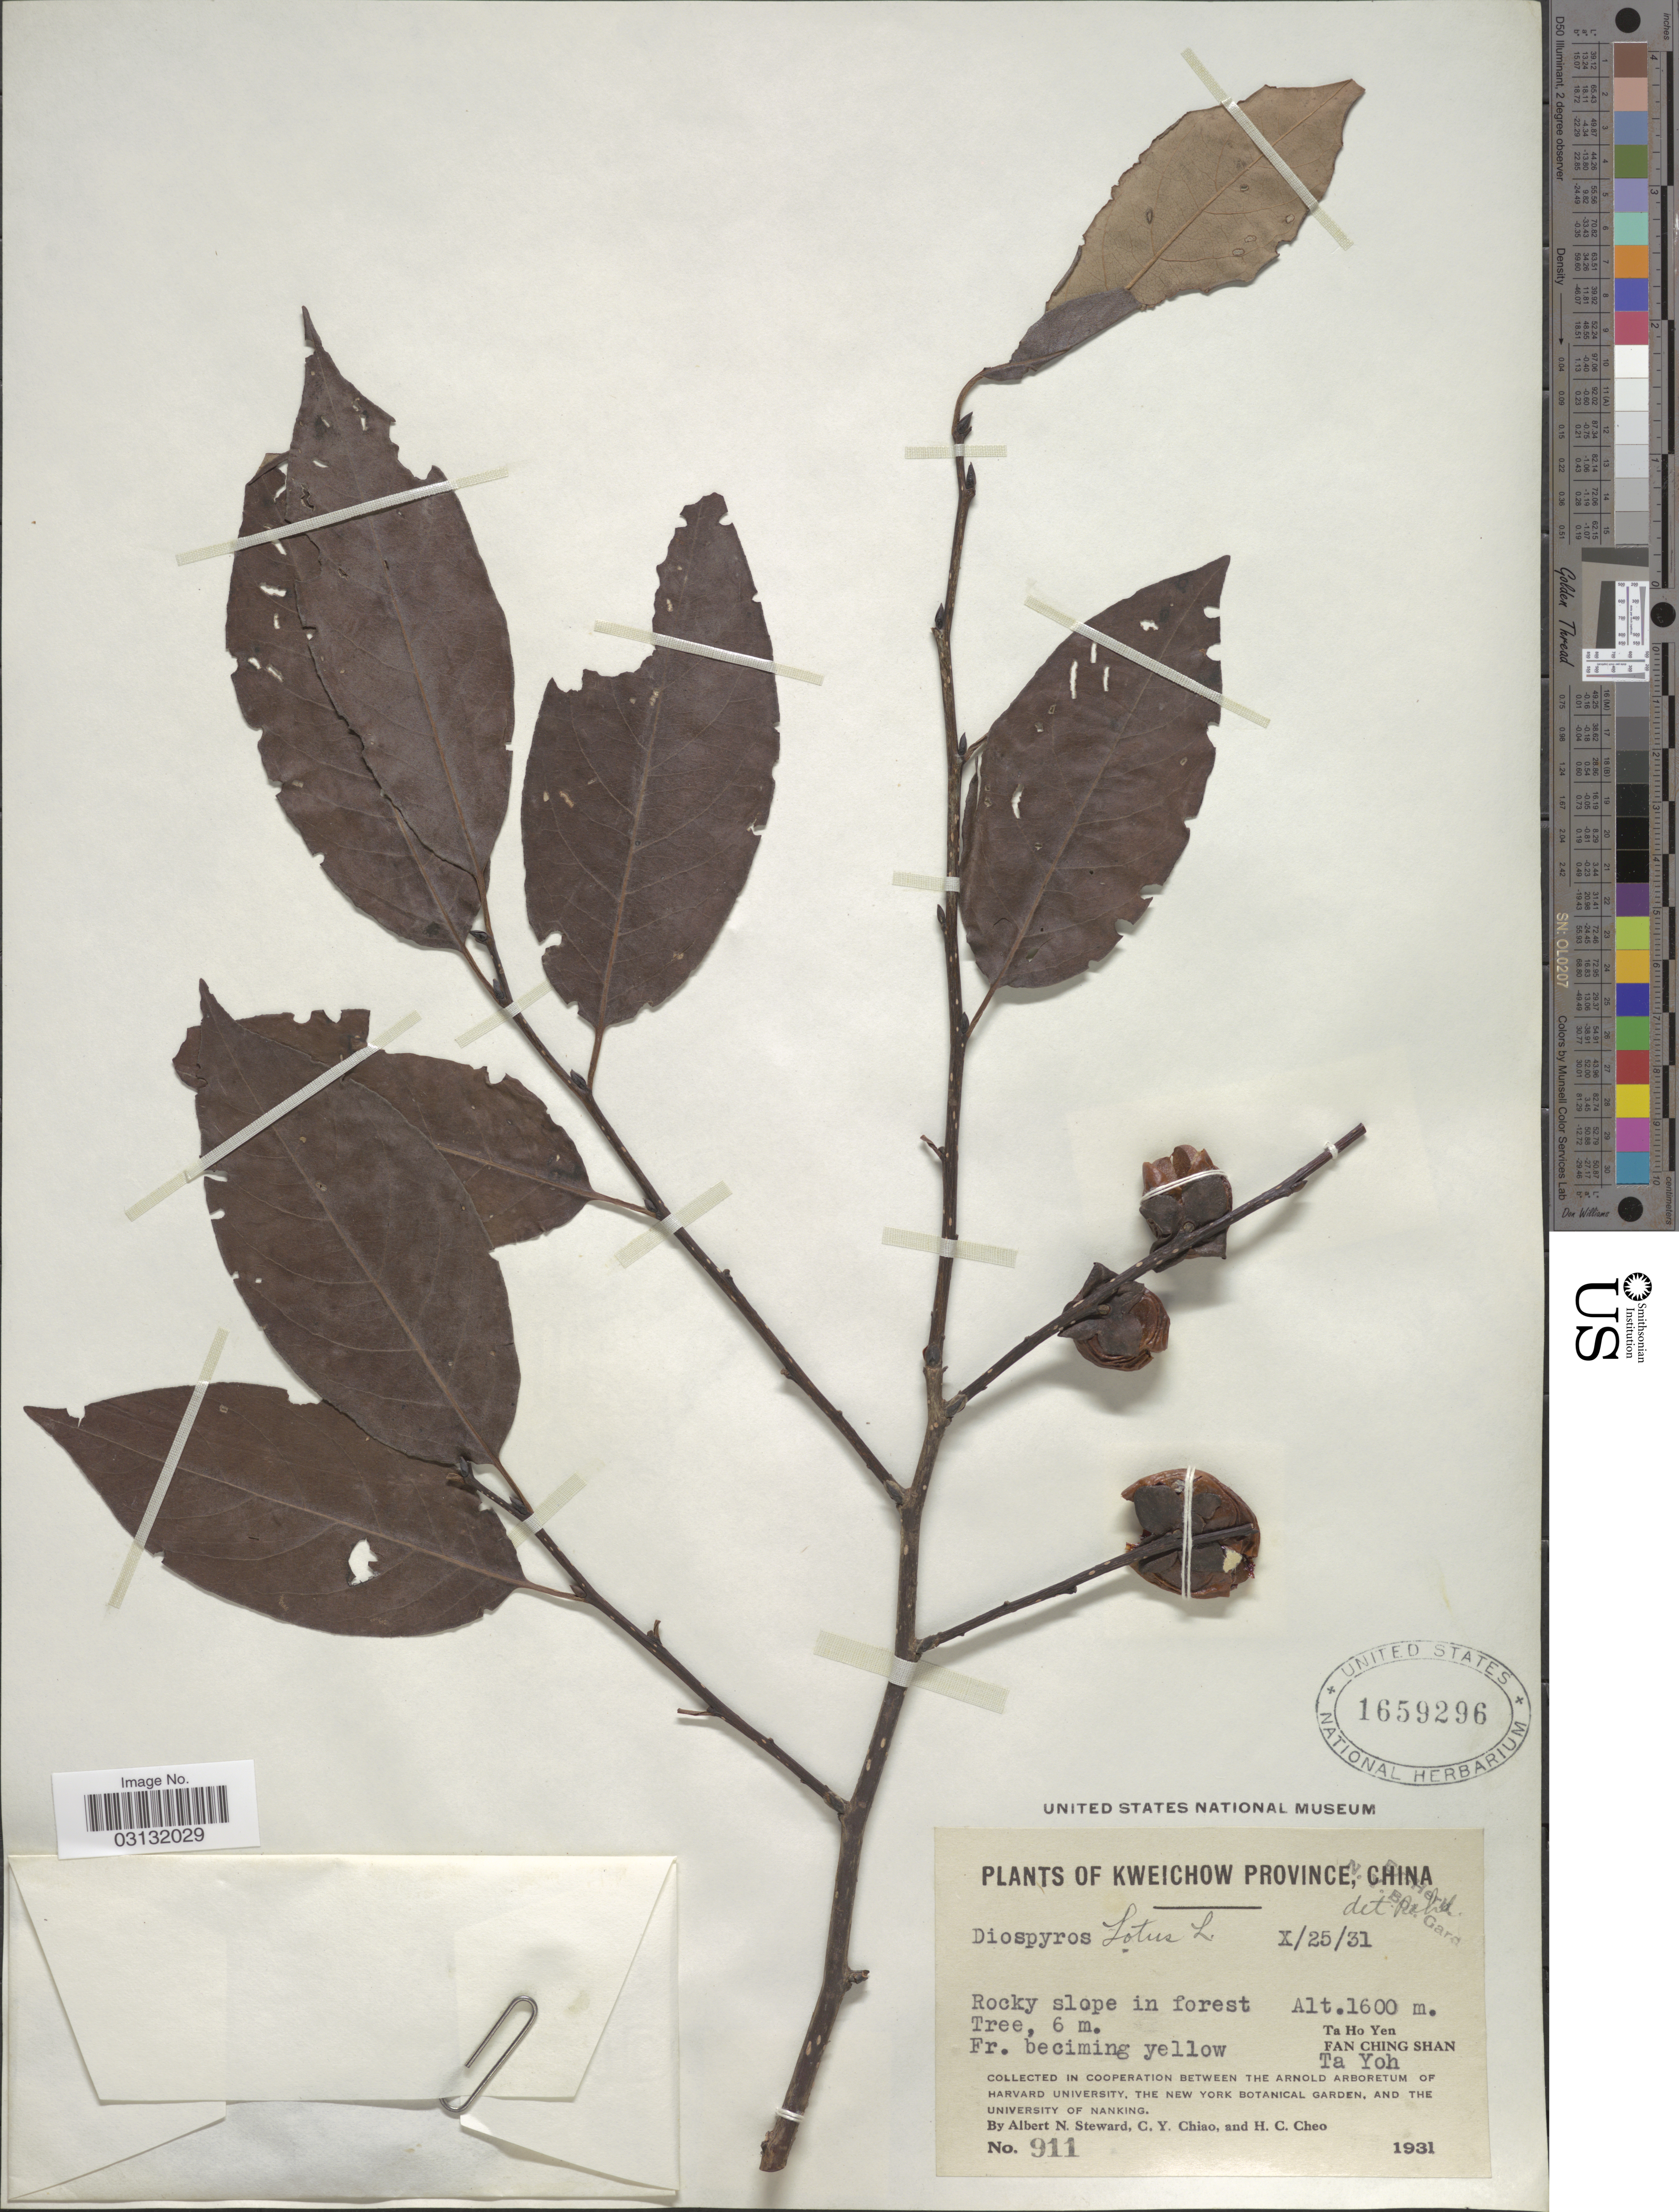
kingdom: Plantae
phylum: Tracheophyta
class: Magnoliopsida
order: Ericales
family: Ebenaceae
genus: Diospyros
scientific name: Diospyros lotus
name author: L.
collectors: A. N. Steward, C. Y. Chiao & H. Cheo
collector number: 911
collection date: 1931-10-25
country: China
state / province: Guizhou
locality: Kweichow Province, China, Ta Ho Yen, Fan Ching Shan, Ta Yoh.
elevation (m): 1600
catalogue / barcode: US 1659296